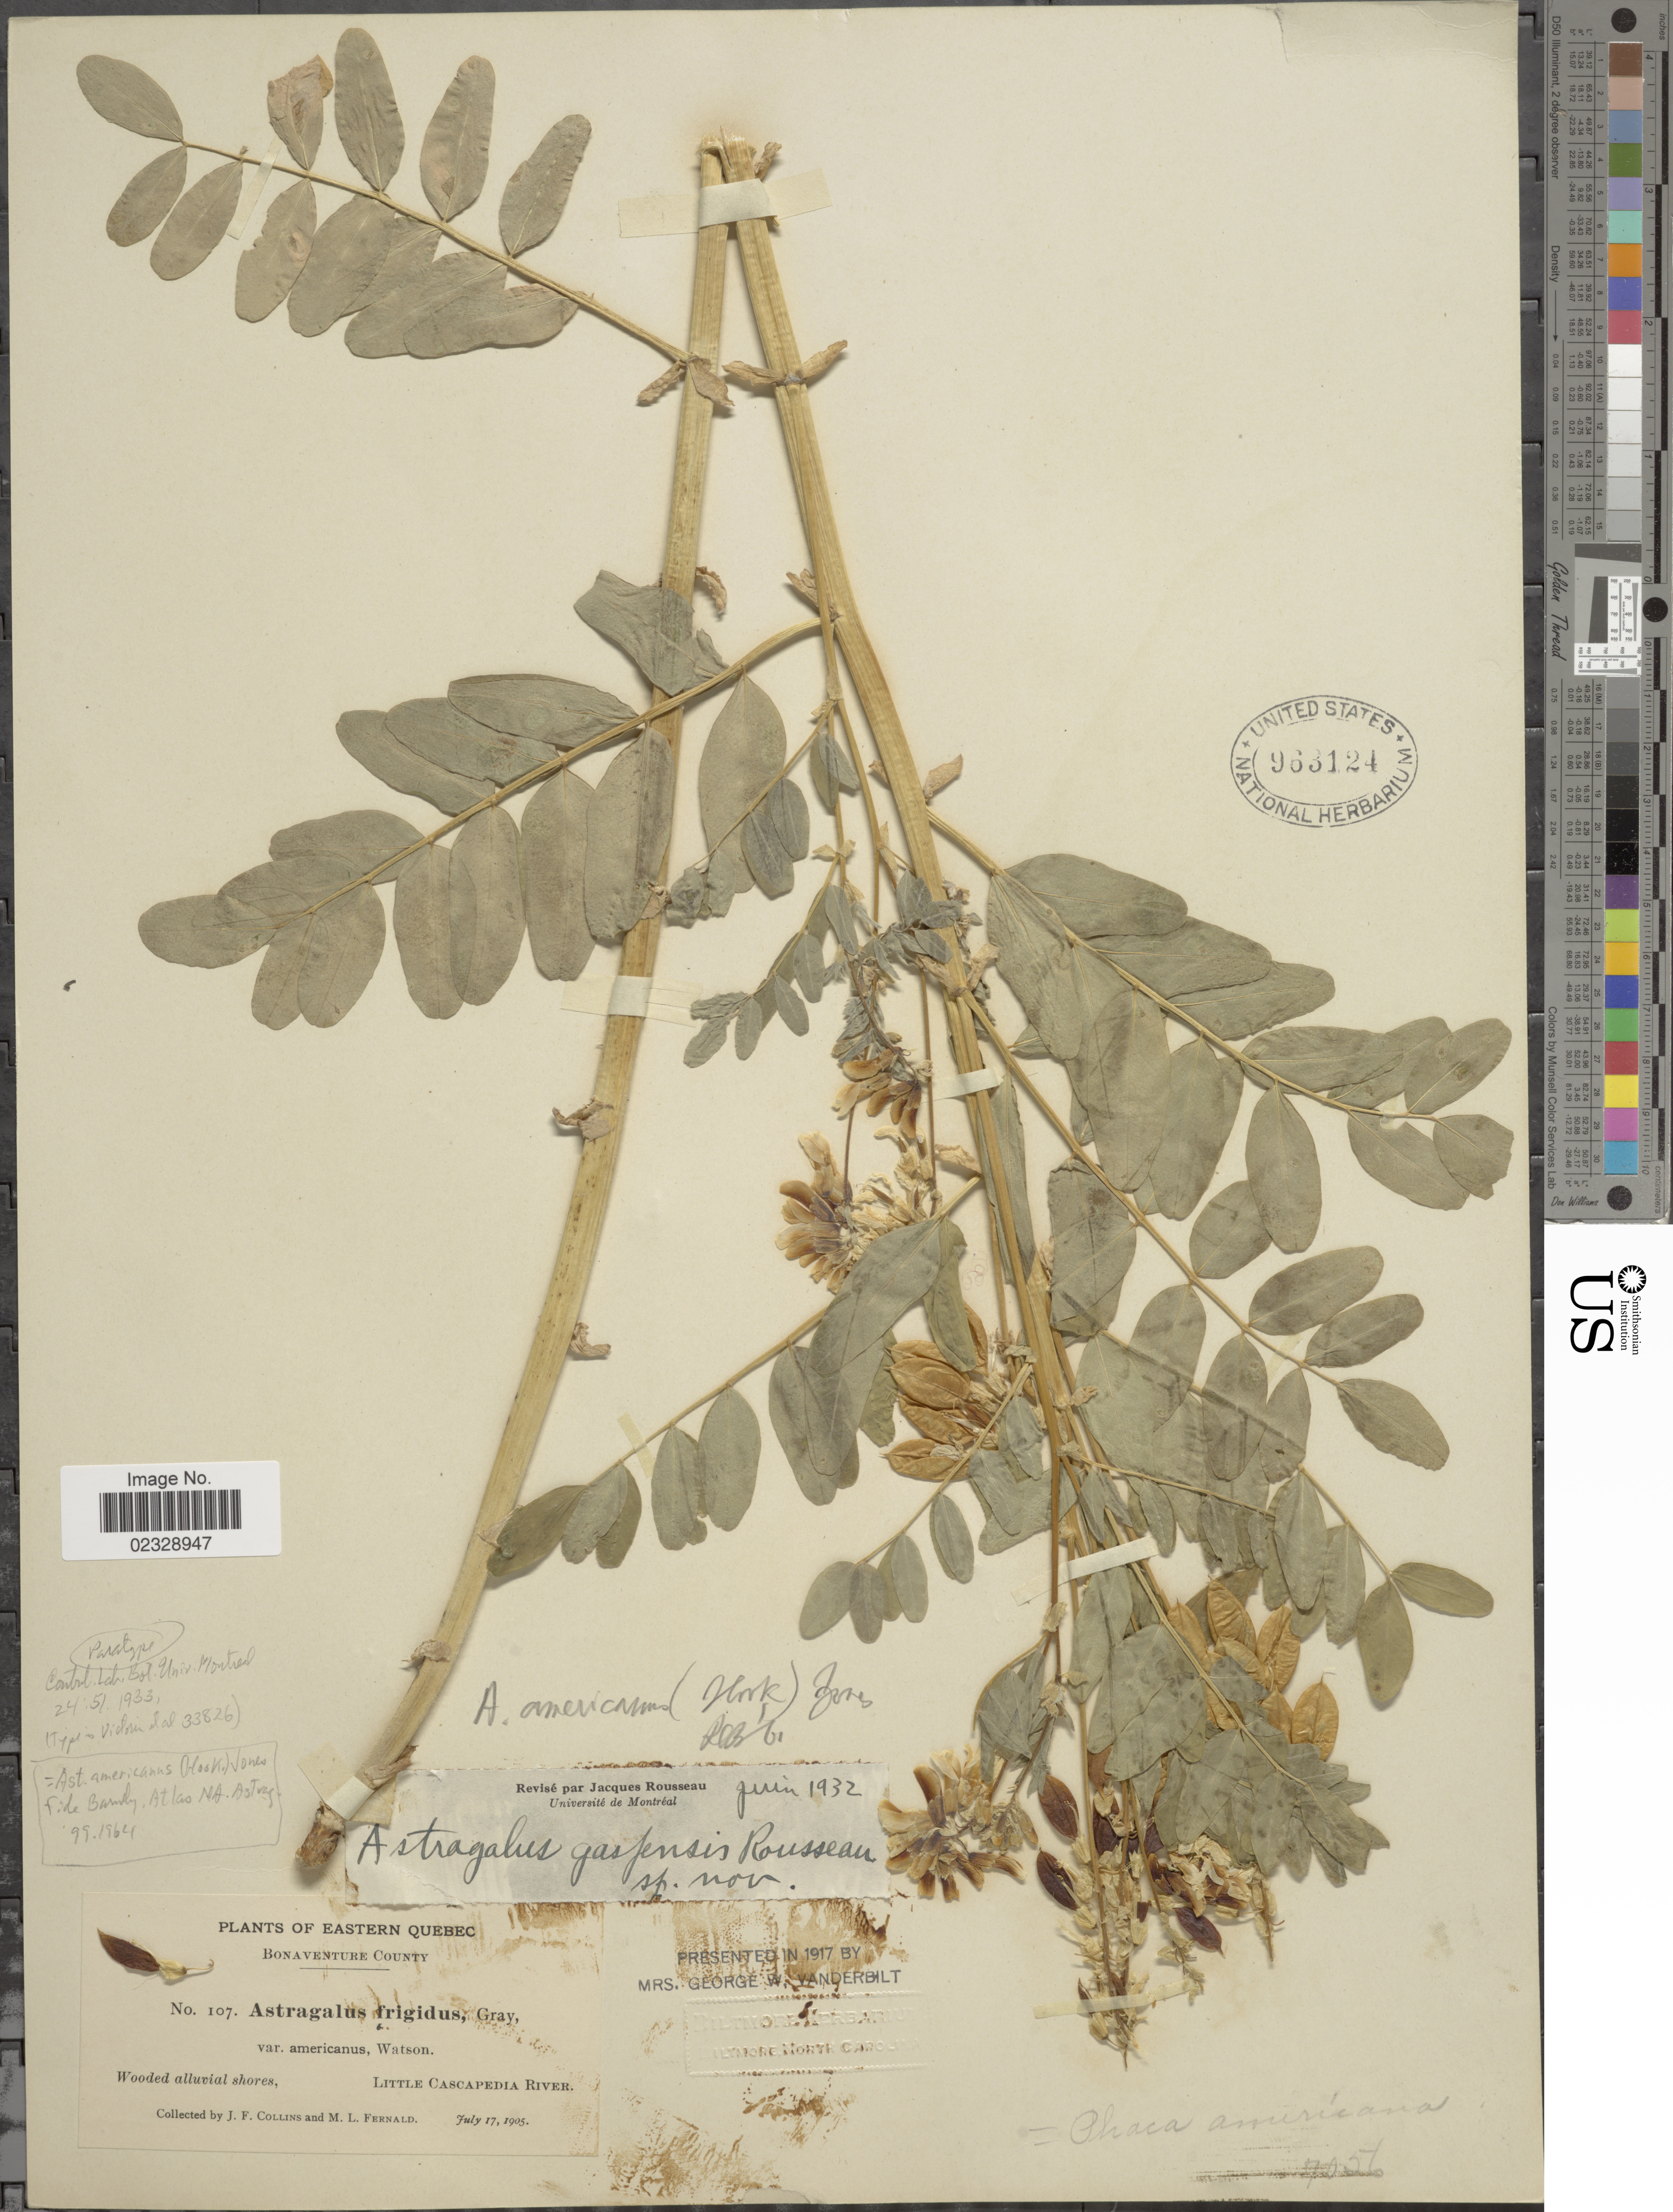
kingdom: Plantae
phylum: Tracheophyta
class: Magnoliopsida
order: Fabales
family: Fabaceae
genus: Astragalus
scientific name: Astragalus americanus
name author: (Hook.) M.E. Jones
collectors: J. Collins & M. L. Fernald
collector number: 107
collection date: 1905-07-17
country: Canada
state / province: Quebec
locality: Eastern Quebec, Bonaventure County, Wooded alluvial shores, Little Cascapedia River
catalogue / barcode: US 963124